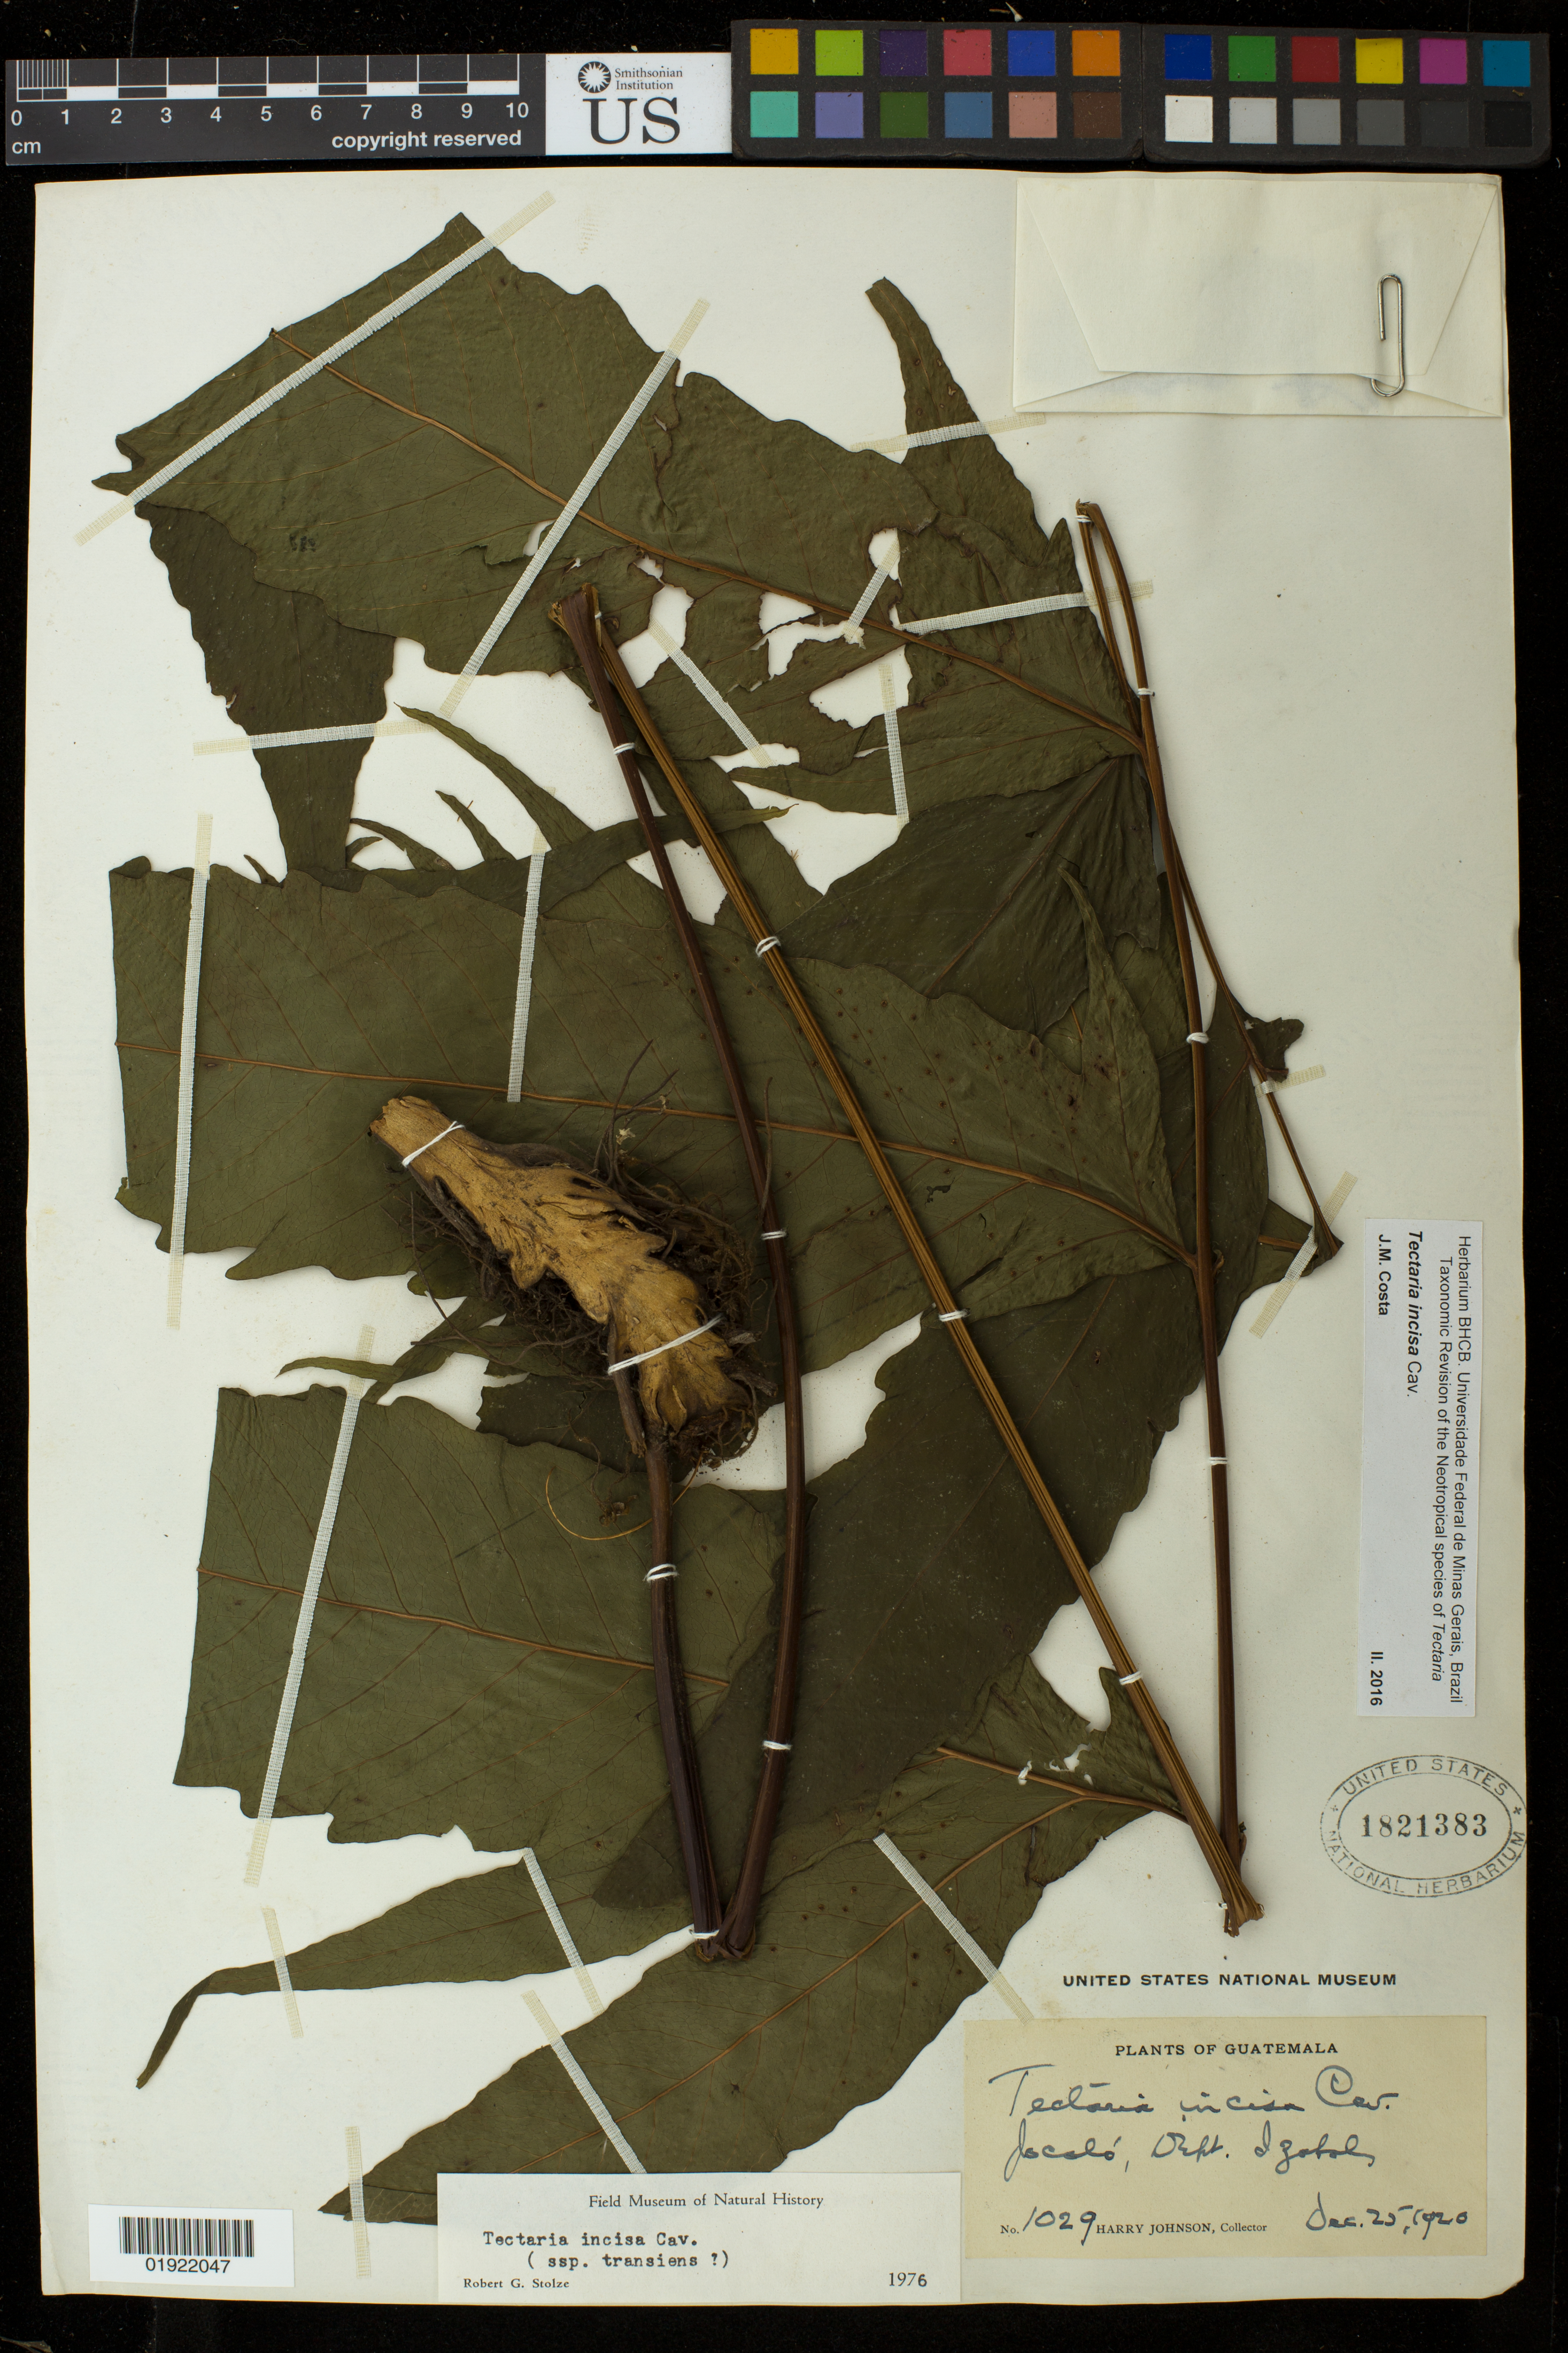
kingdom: Plantae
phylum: Tracheophyta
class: Polypodiopsida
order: Polypodiales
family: Tectariaceae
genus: Tectaria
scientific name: Tectaria incisa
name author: Cav.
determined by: Costa, J. M.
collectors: H. Johnson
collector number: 1029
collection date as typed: Dec 25, 1920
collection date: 1920-12-25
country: Guatemala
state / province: Izabal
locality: Jacoló, Izabal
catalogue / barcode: US 1821383